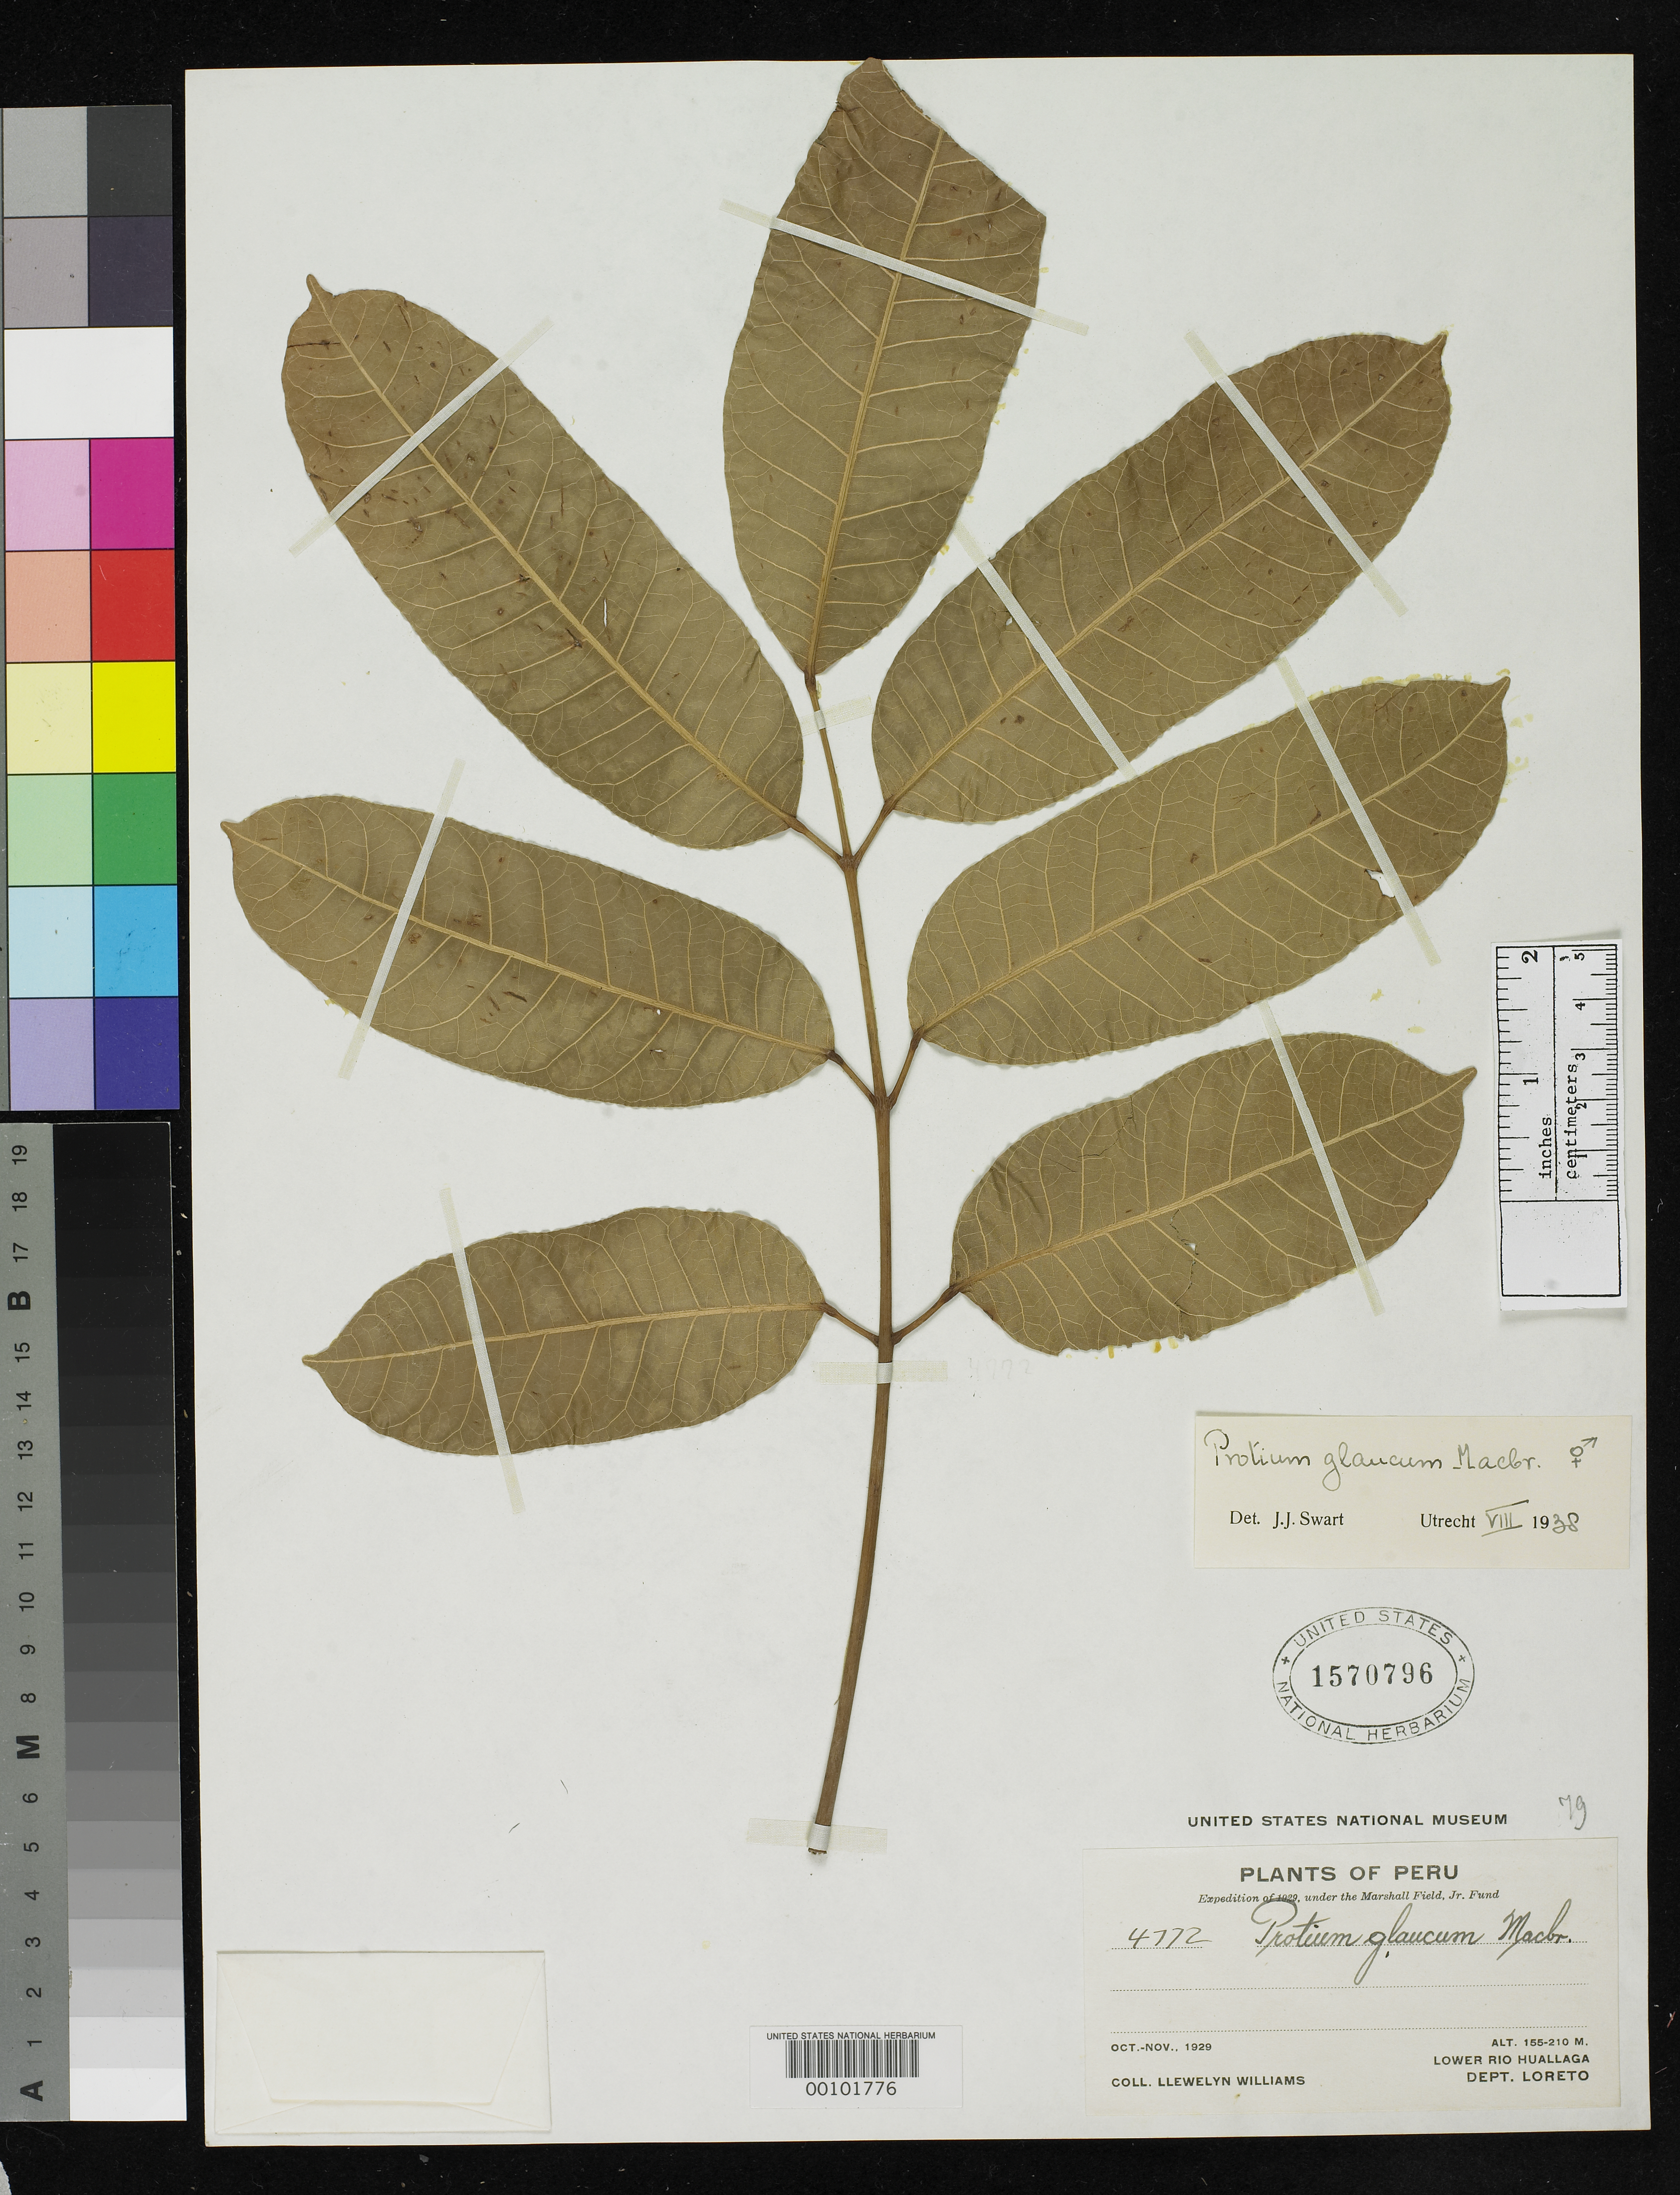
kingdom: Plantae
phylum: Tracheophyta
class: Magnoliopsida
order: Sapindales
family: Burseraceae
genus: Protium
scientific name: Protium glaucum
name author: J.F. Macbr.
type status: Isotype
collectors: Ll. Williams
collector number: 4772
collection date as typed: Oct 1929 to -- Nov 1929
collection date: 1929-10/1929-11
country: Peru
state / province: Loreto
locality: Lower Rio Huallaga.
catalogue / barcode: US 1570796